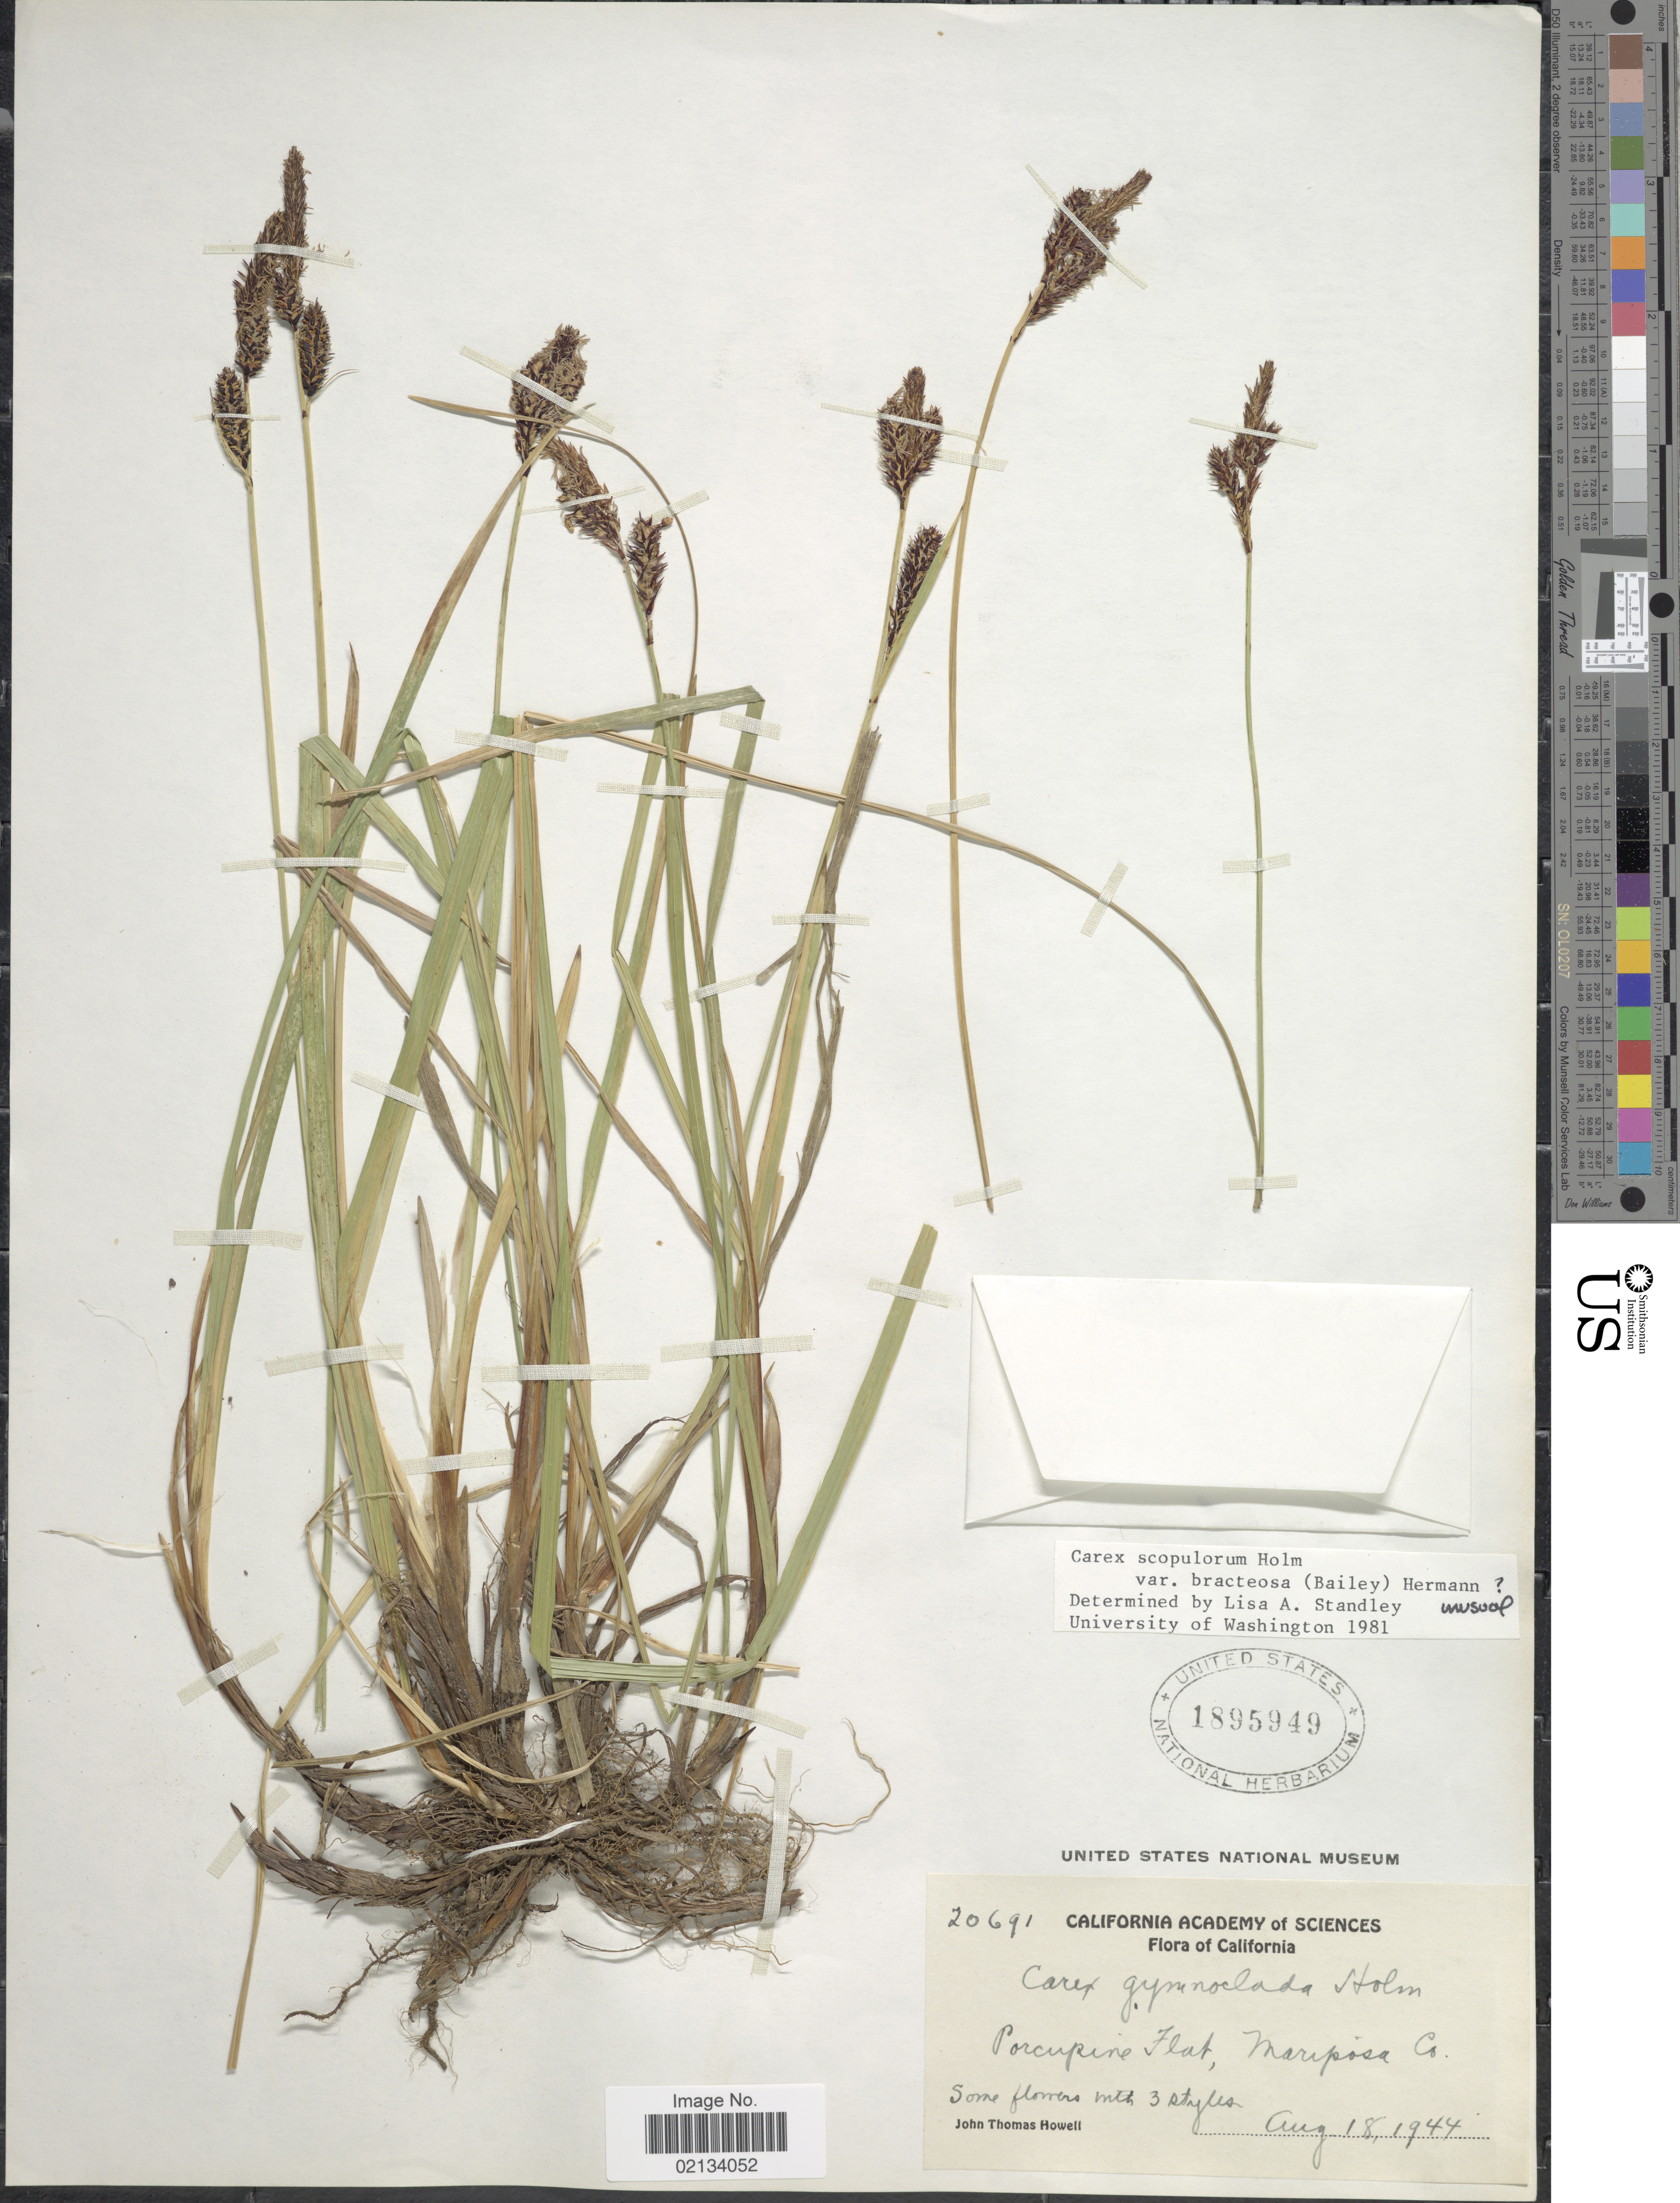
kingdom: Plantae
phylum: Tracheophyta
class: Liliopsida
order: Poales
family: Cyperaceae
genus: Carex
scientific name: Carex scopulorum var. bracteosa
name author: (L.H. Bailey) F.J. Herm.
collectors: J. T. Howell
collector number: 20691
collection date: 1944-08-18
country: United States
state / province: California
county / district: Mariposa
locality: Porcupine Flat, Mariposa Co.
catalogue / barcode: US 1895949